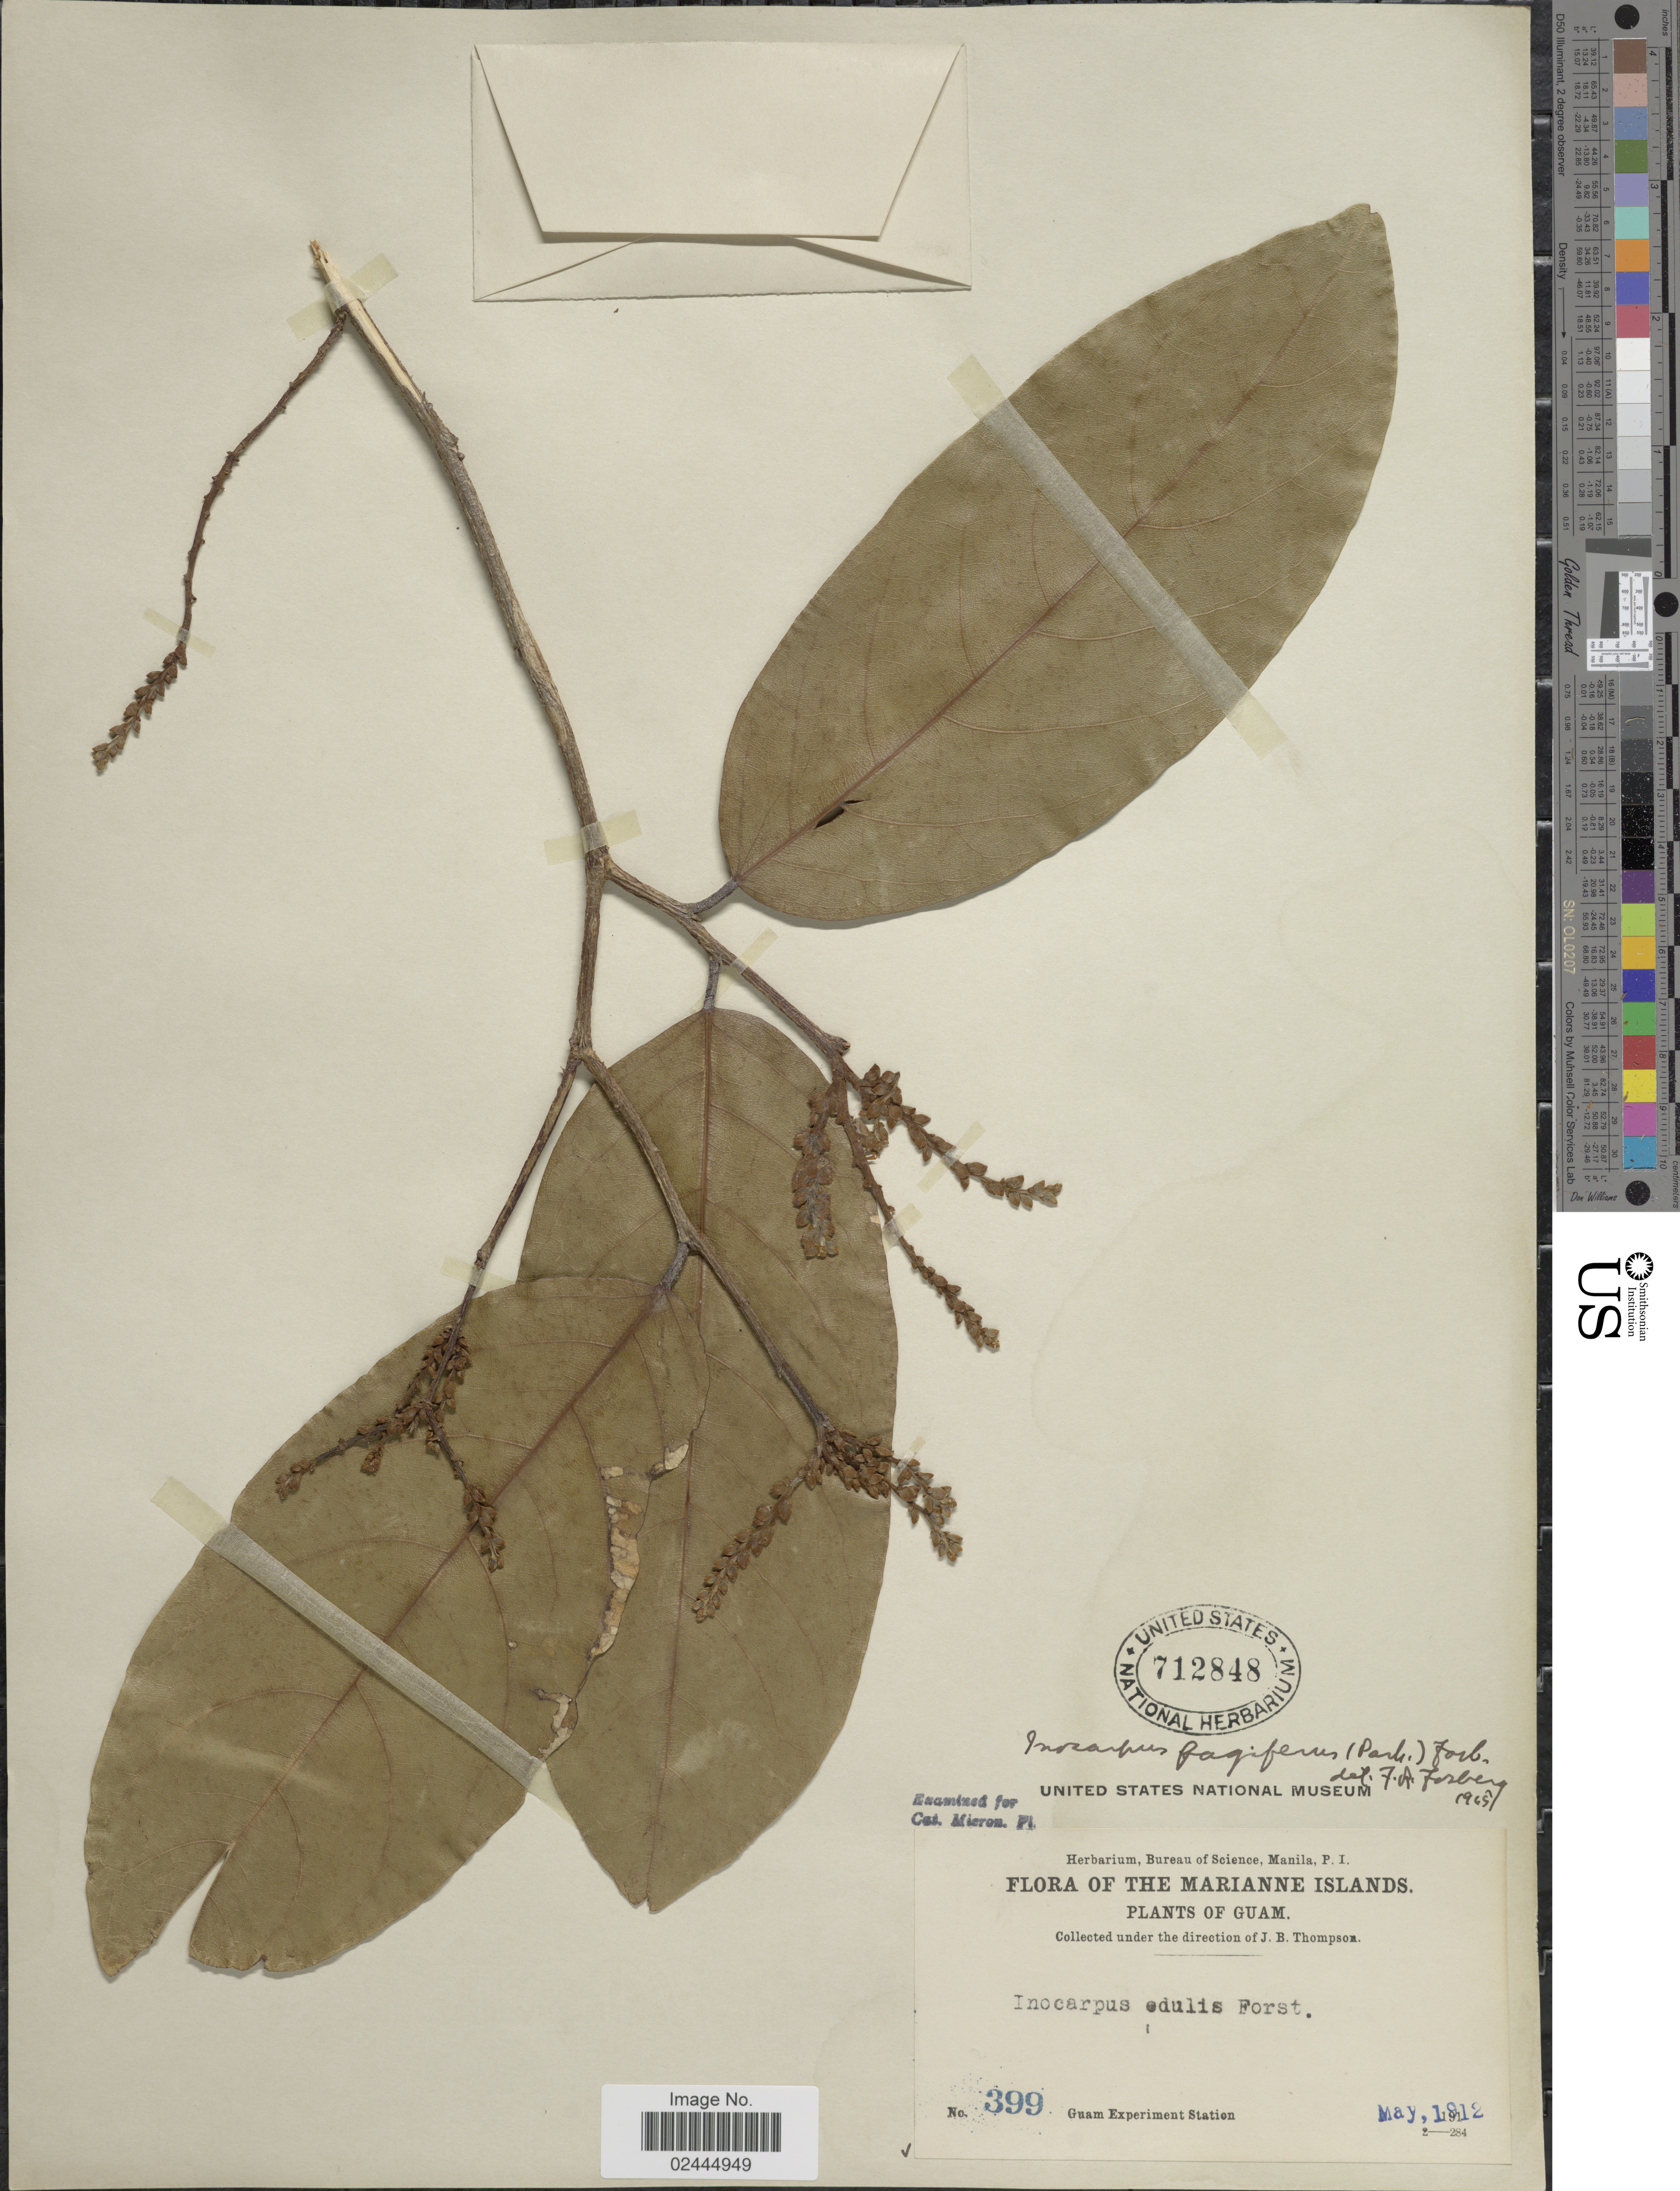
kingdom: Plantae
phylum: Tracheophyta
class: Magnoliopsida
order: Fabales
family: Fabaceae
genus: Inocarpus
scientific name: Inocarpus fagifer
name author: (Parkinson) Fosberg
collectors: Guam Exp. Sta.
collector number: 399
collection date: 1912-05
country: Guam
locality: Marianne Islands. Guam.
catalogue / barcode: US 712848